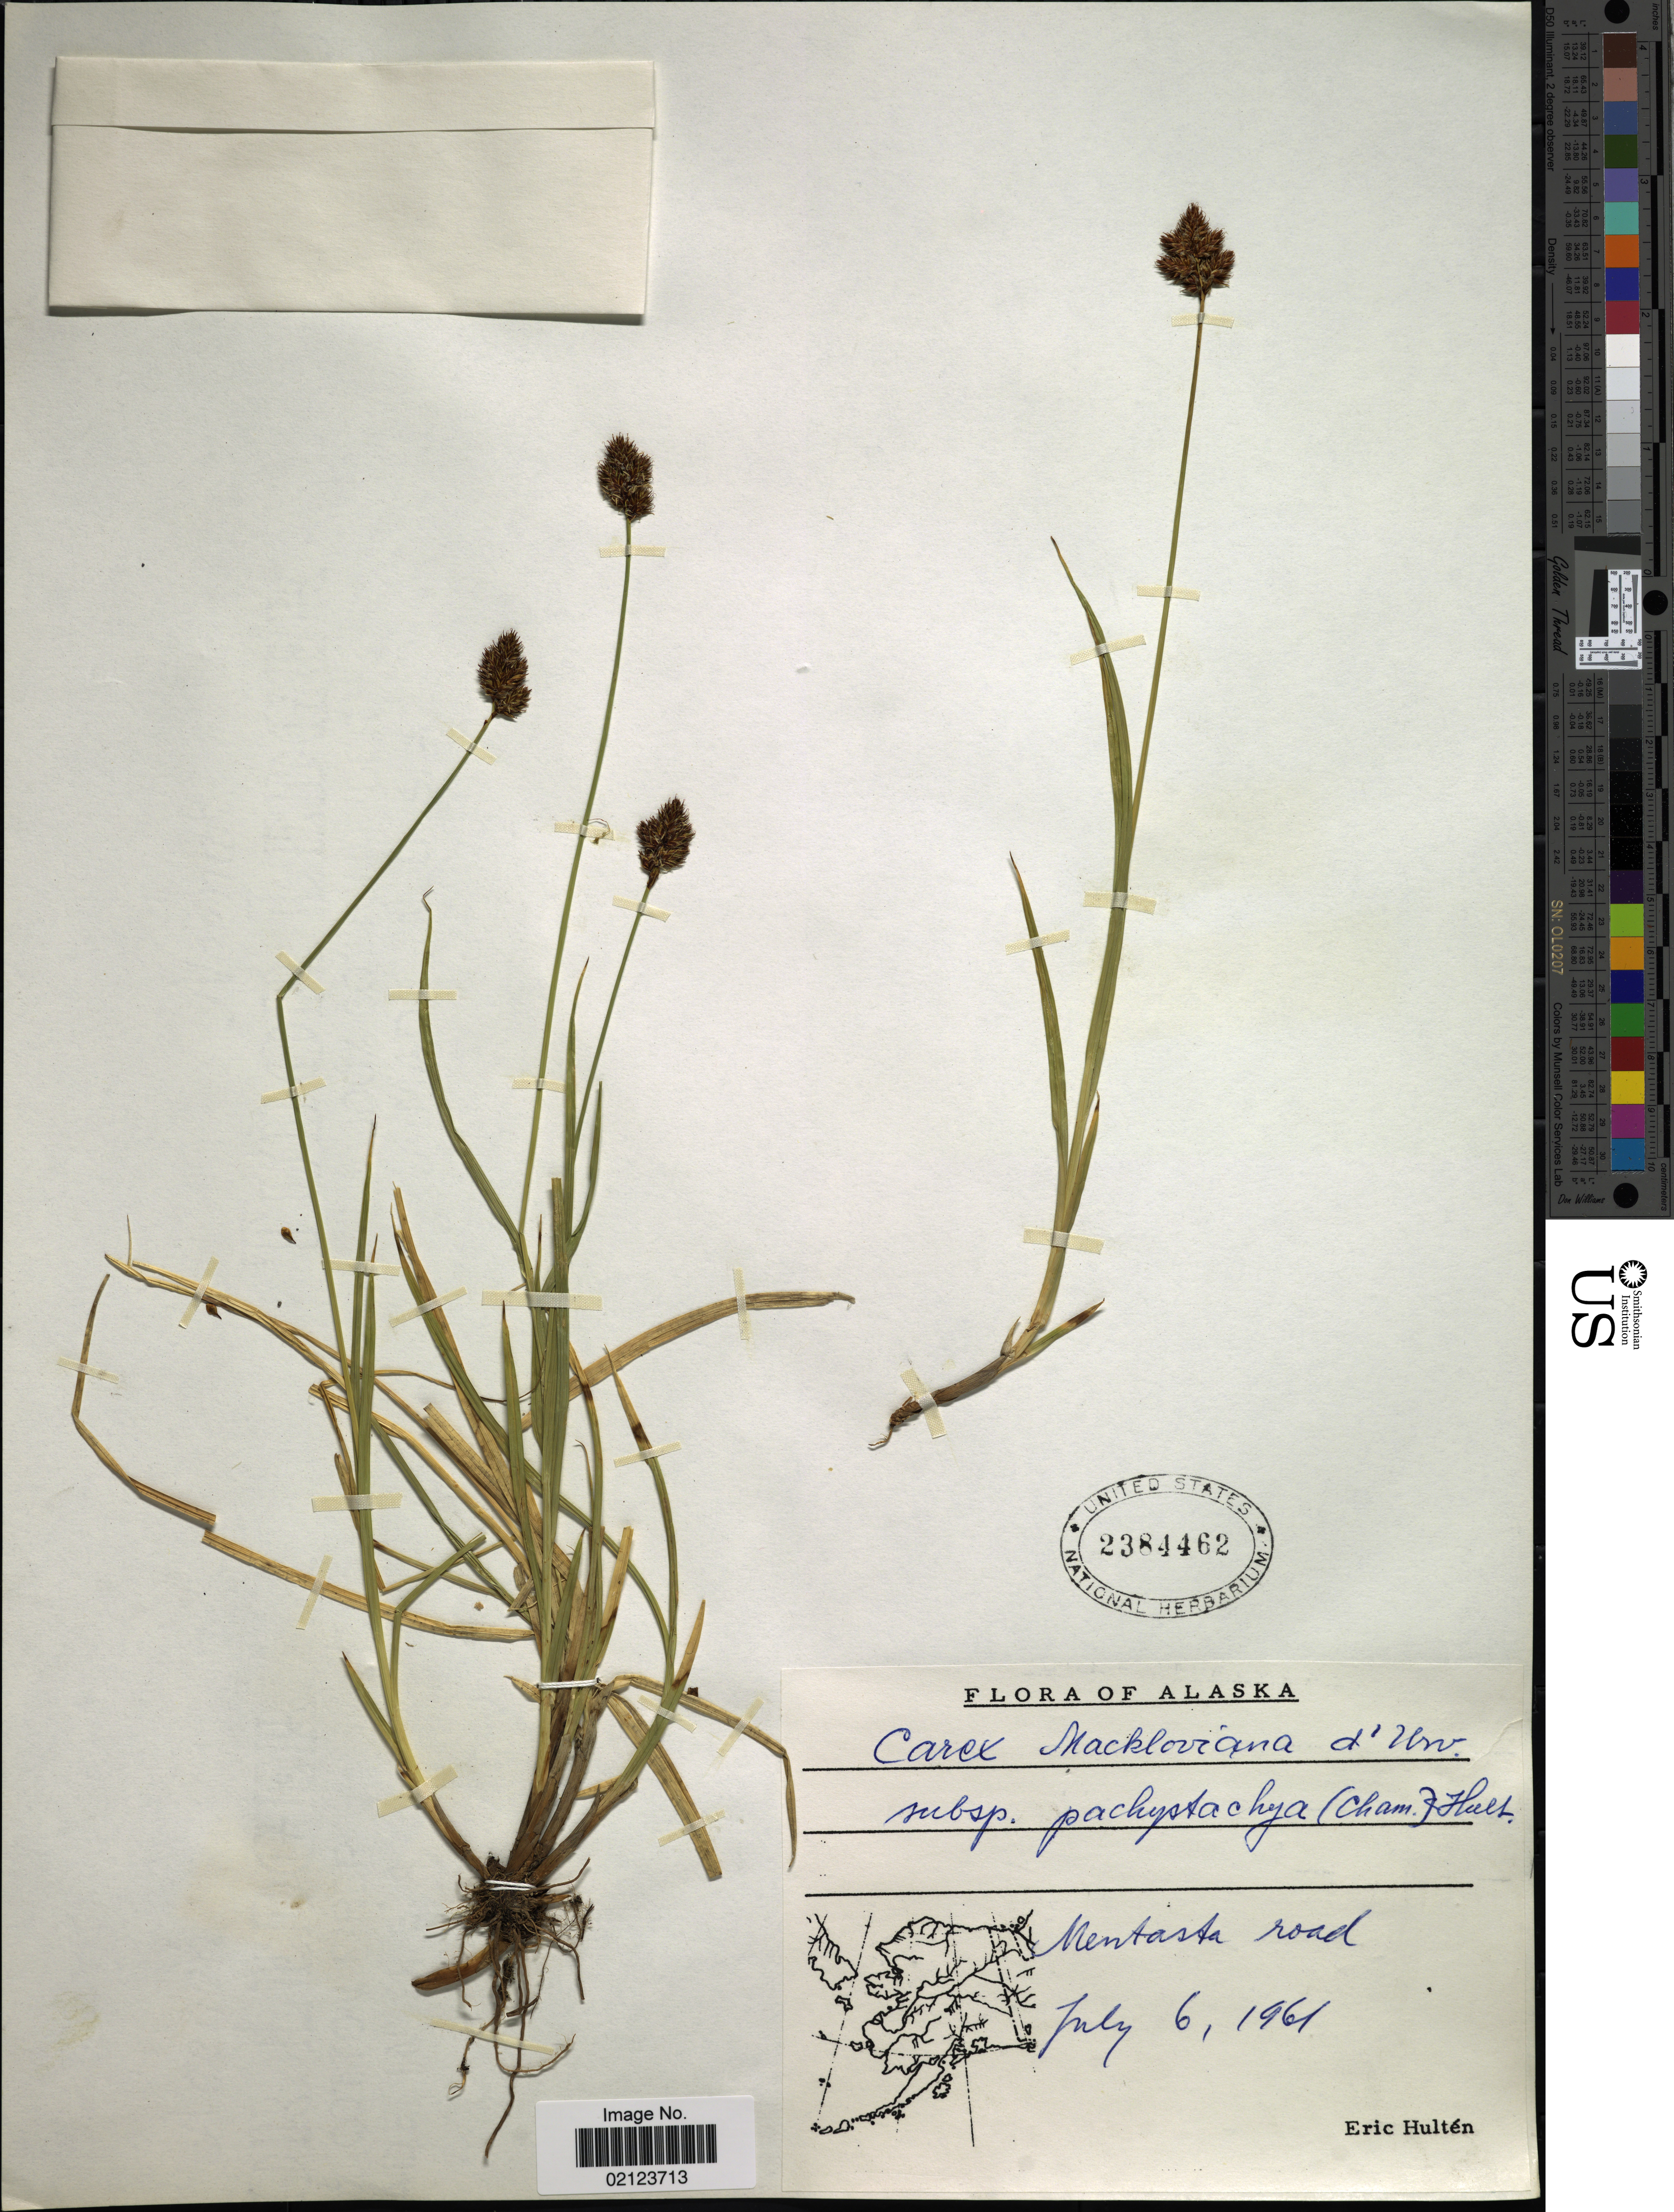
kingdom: Plantae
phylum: Tracheophyta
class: Liliopsida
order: Poales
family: Cyperaceae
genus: Carex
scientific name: Carex pachystachya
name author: Cham. ex Steud.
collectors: E. G. Hultén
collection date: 1961-07-06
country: United States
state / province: Alaska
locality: Mentasta road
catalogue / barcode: US 2384462